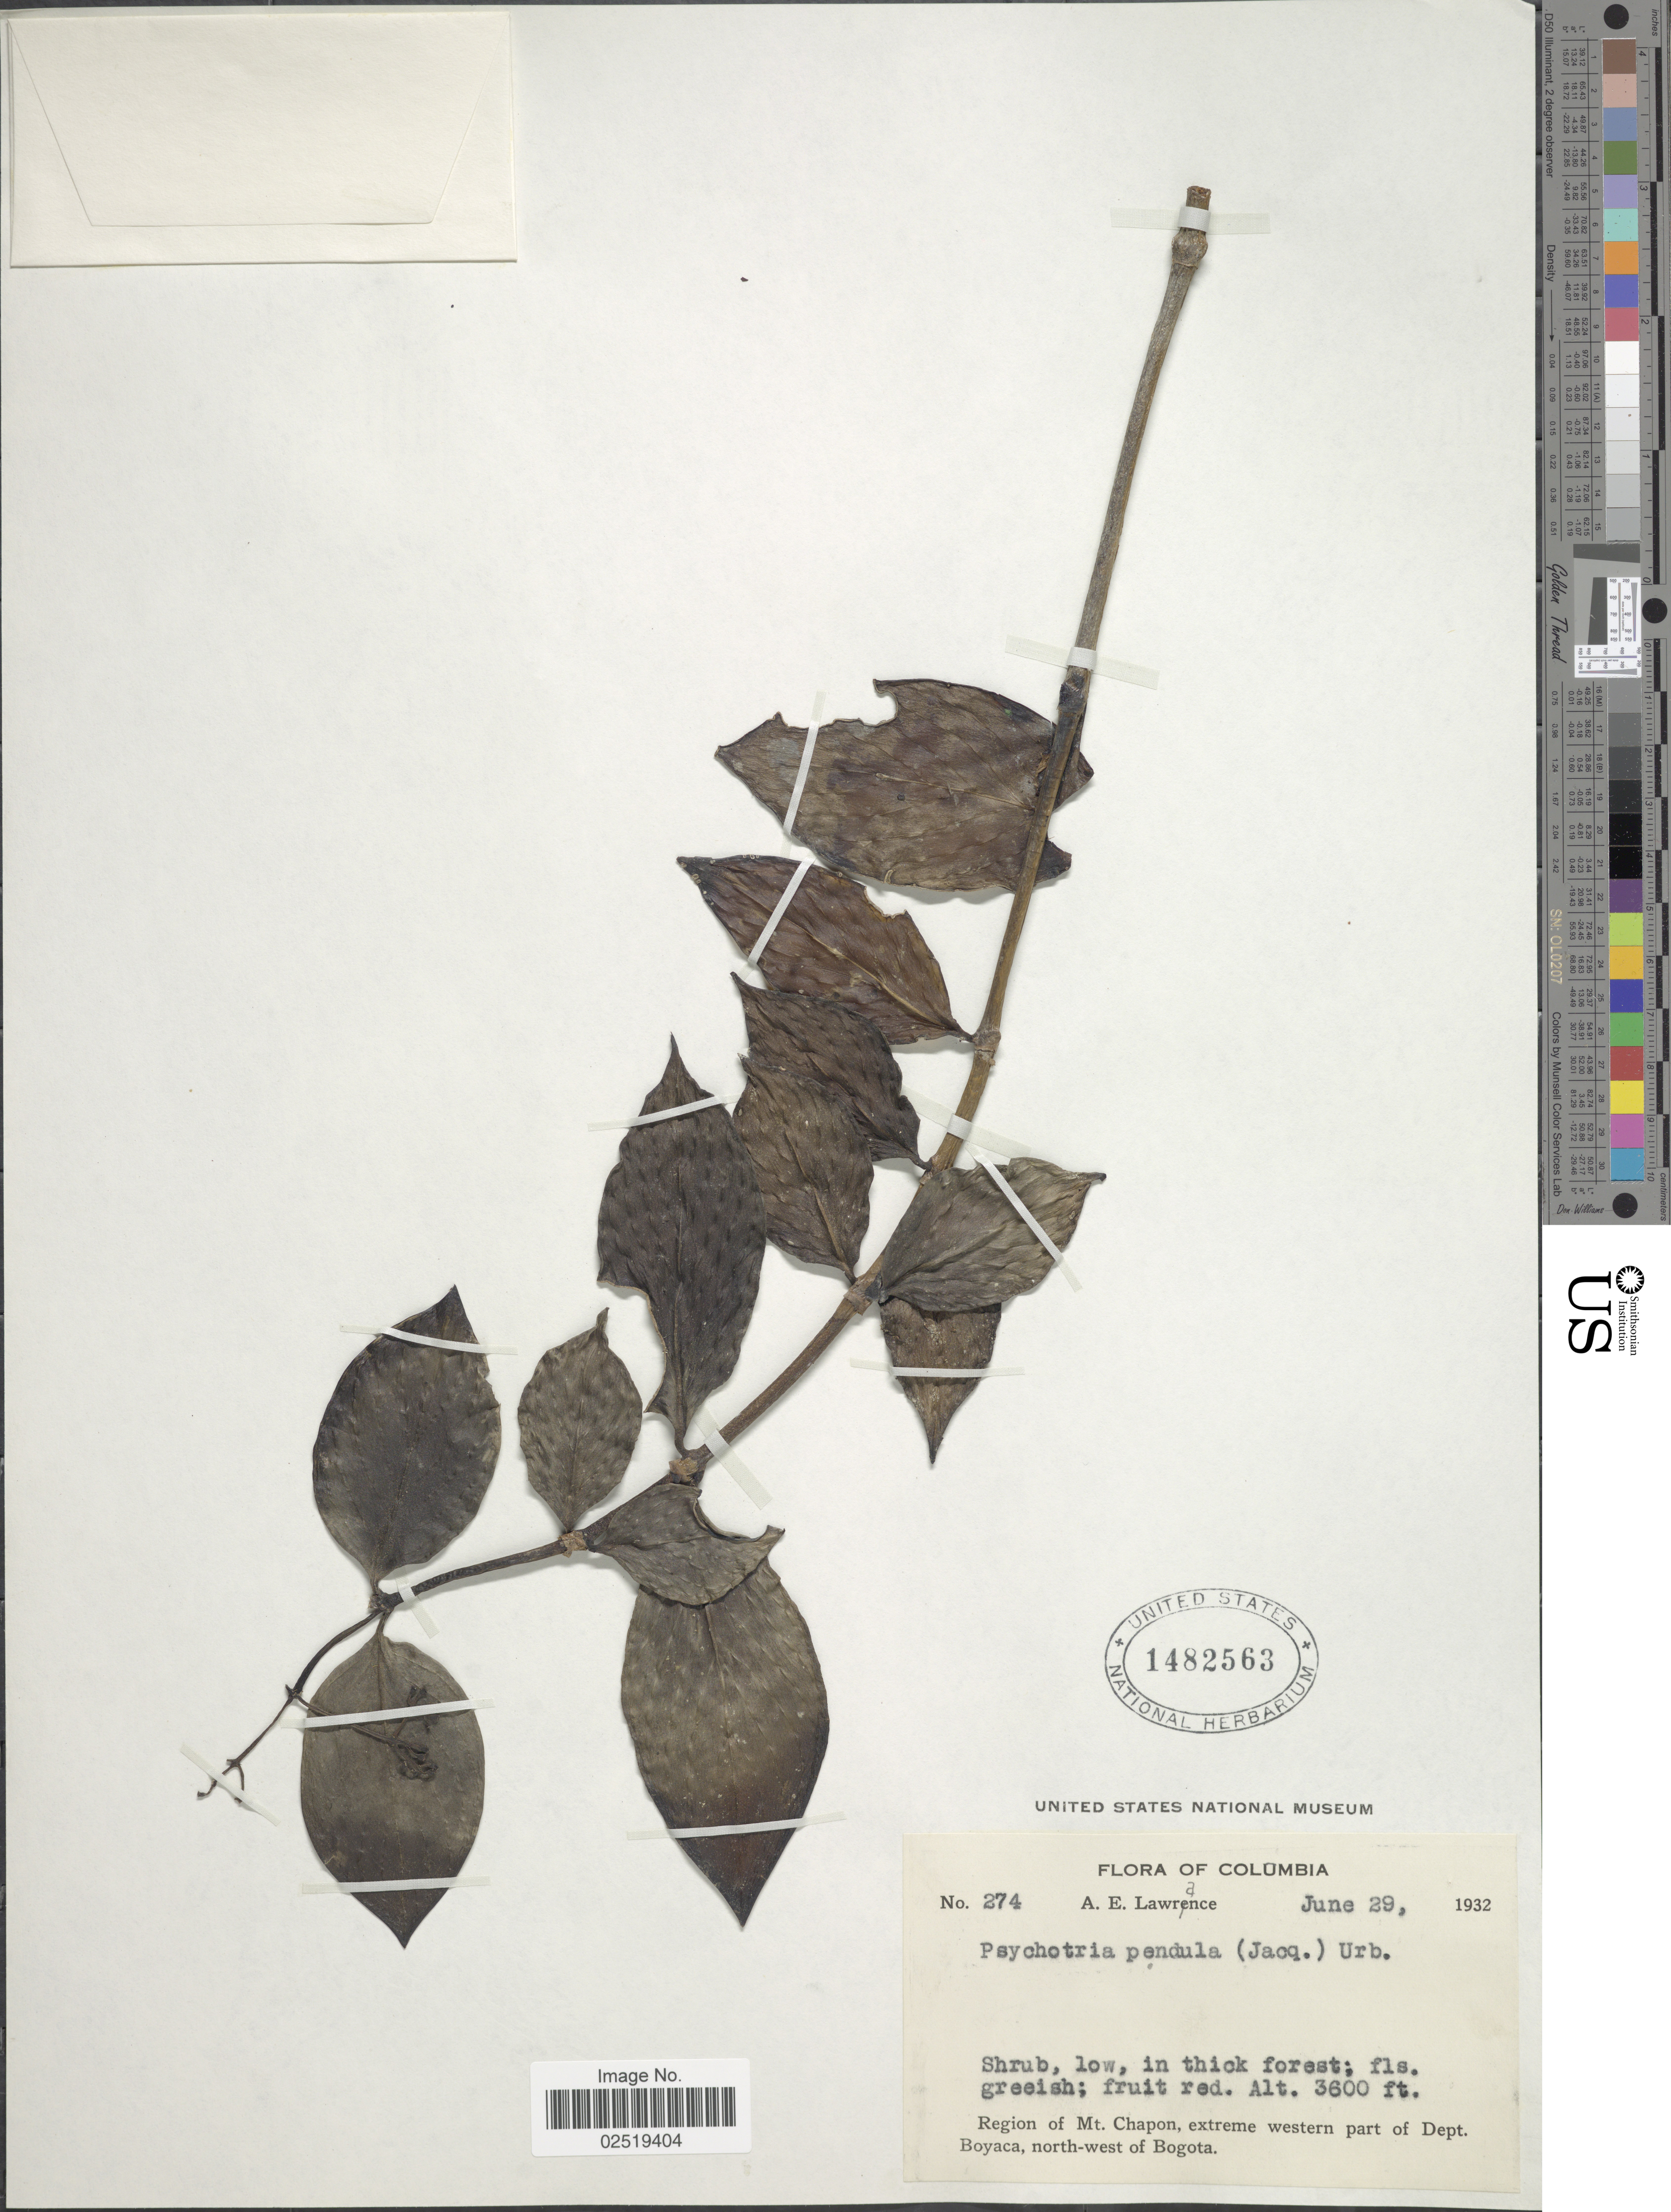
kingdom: Plantae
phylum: Tracheophyta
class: Magnoliopsida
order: Gentianales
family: Rubiaceae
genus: Psychotria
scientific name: Psychotria guadalupensis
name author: (DC.) R.A. Howard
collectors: A. Lawrance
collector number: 274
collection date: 1932-06-29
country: Colombia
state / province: Boyacá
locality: Region of Mt. Chapon, extreme western part of Dept. Boyaca, north-west of Bogota.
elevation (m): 1097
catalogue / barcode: US 1482563